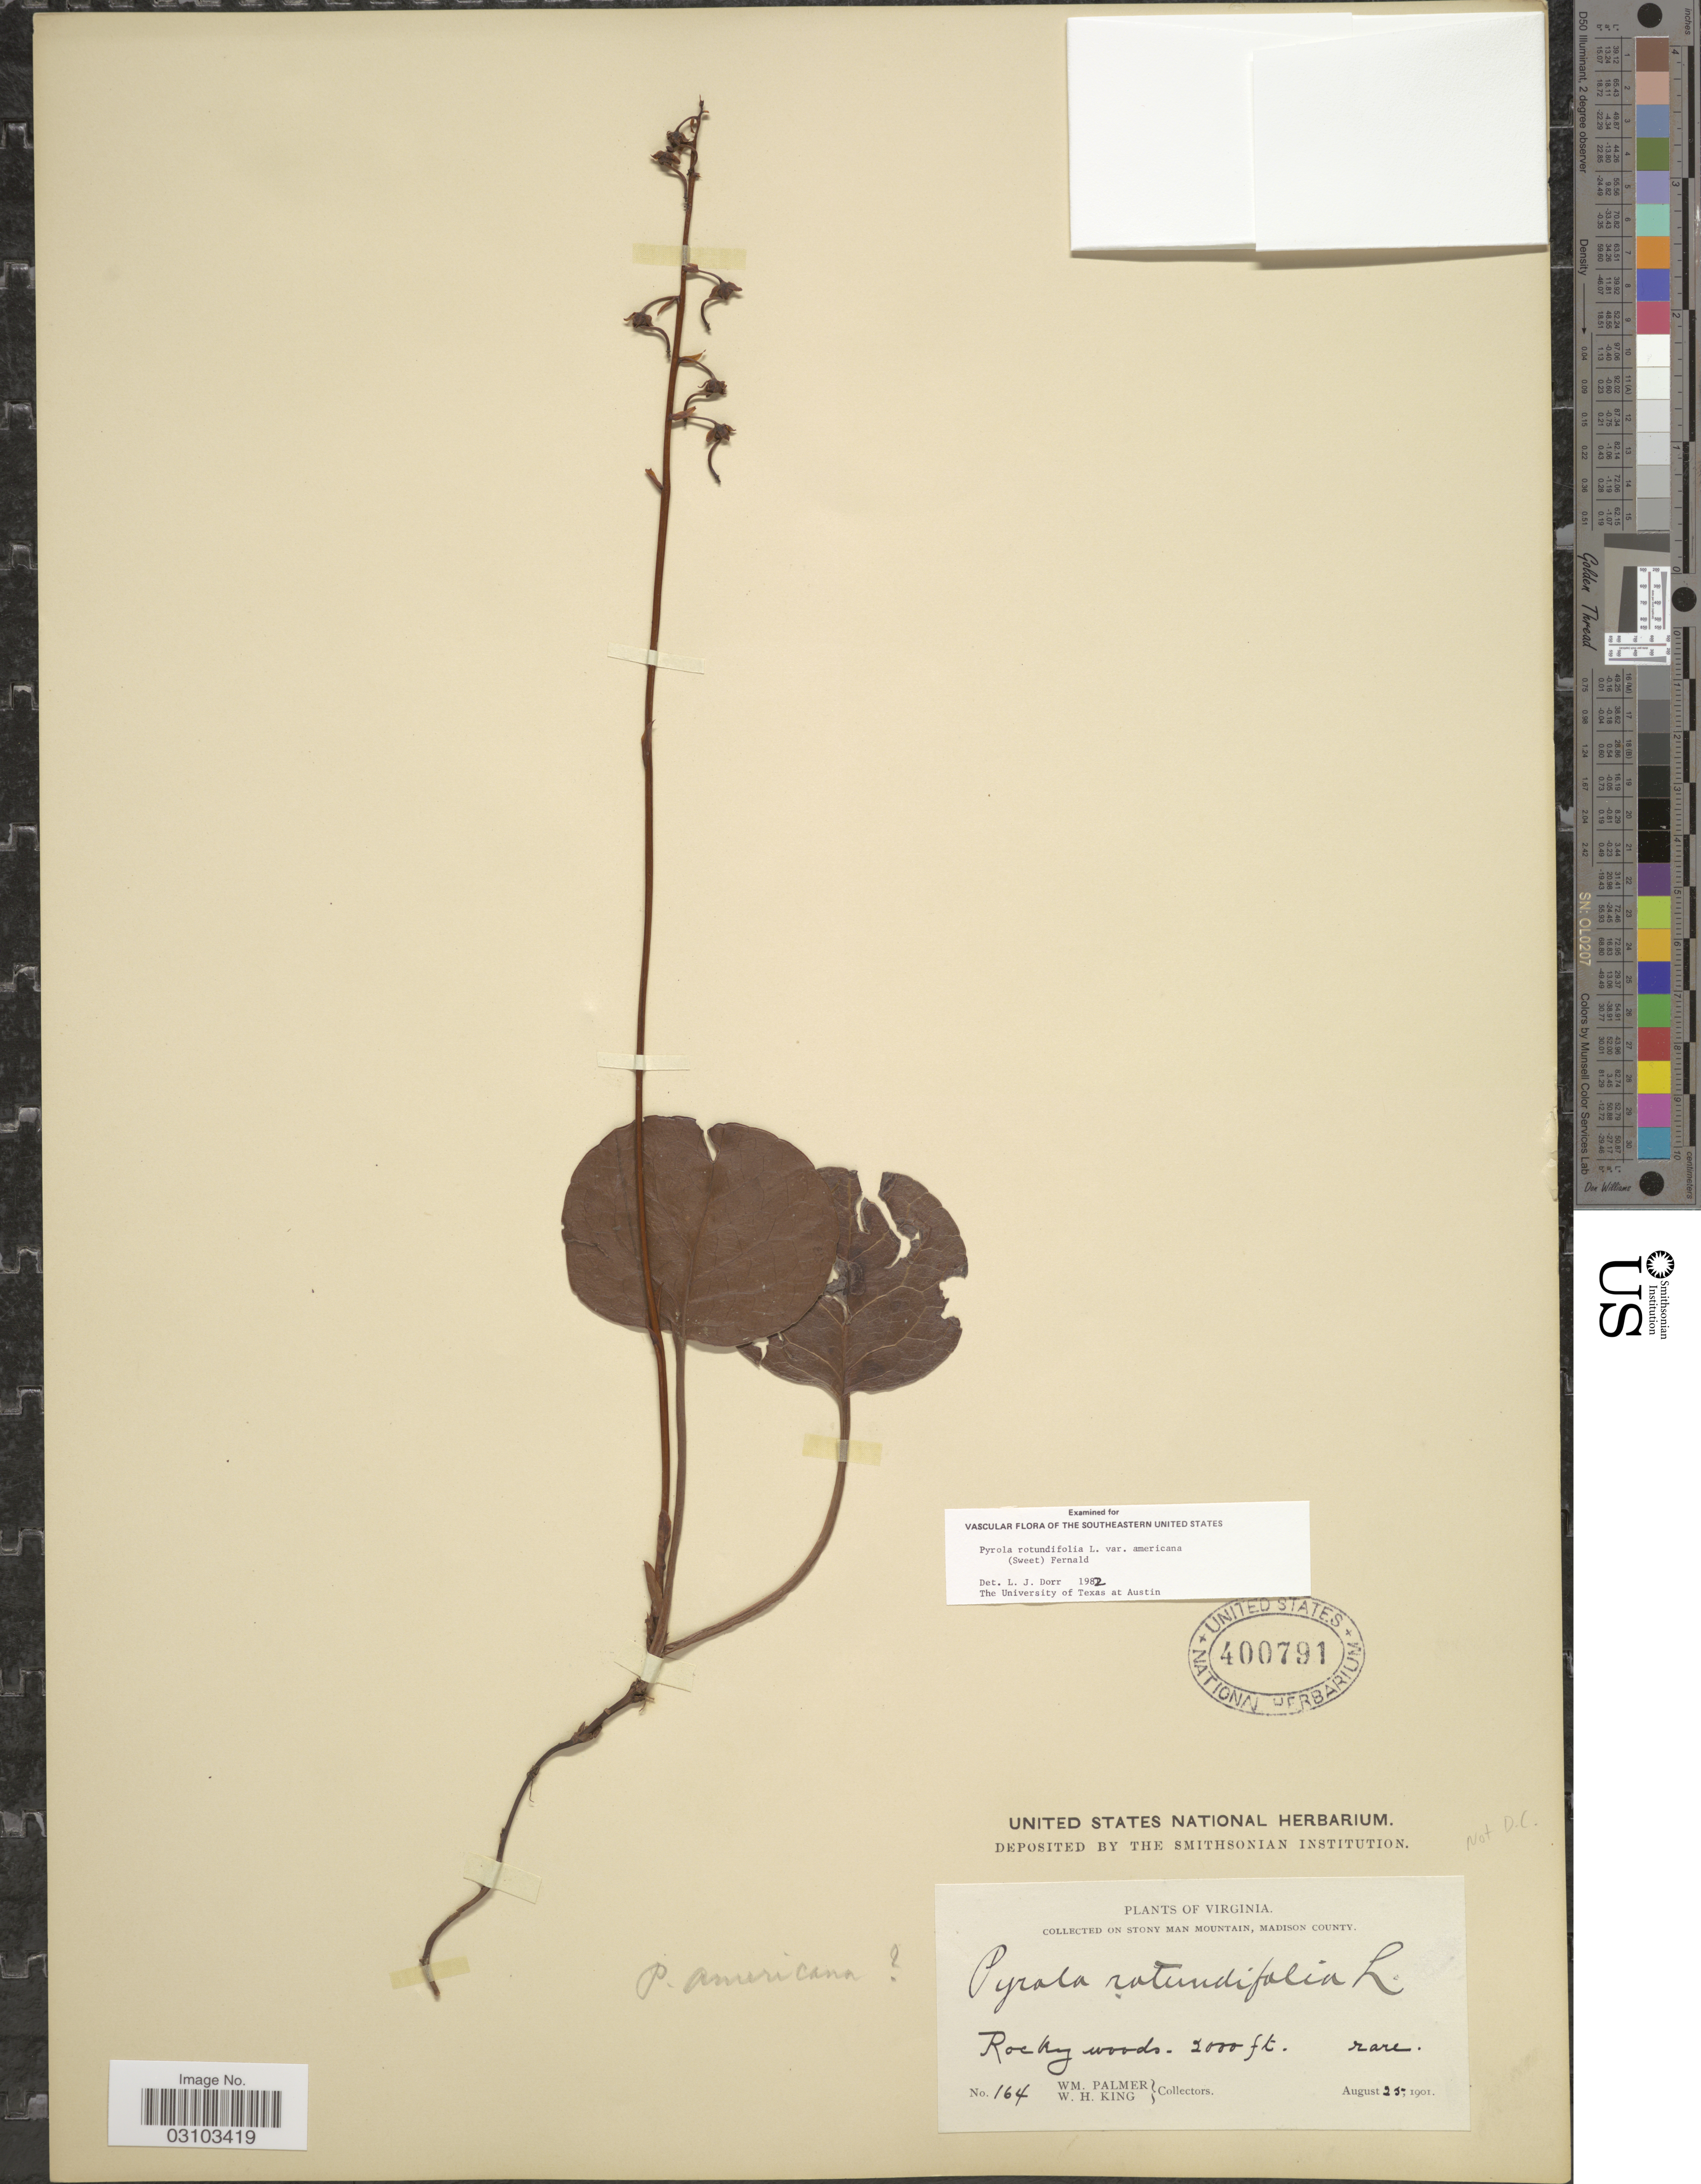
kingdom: Plantae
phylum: Tracheophyta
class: Magnoliopsida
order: Ericales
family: Ericaceae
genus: Pyrola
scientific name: Pyrola americana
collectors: W. Palmer & W. H. King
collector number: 164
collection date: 1901-08-25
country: United States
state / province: Virginia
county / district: Madison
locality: On Stony Man Mountain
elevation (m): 610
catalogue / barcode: US 400791